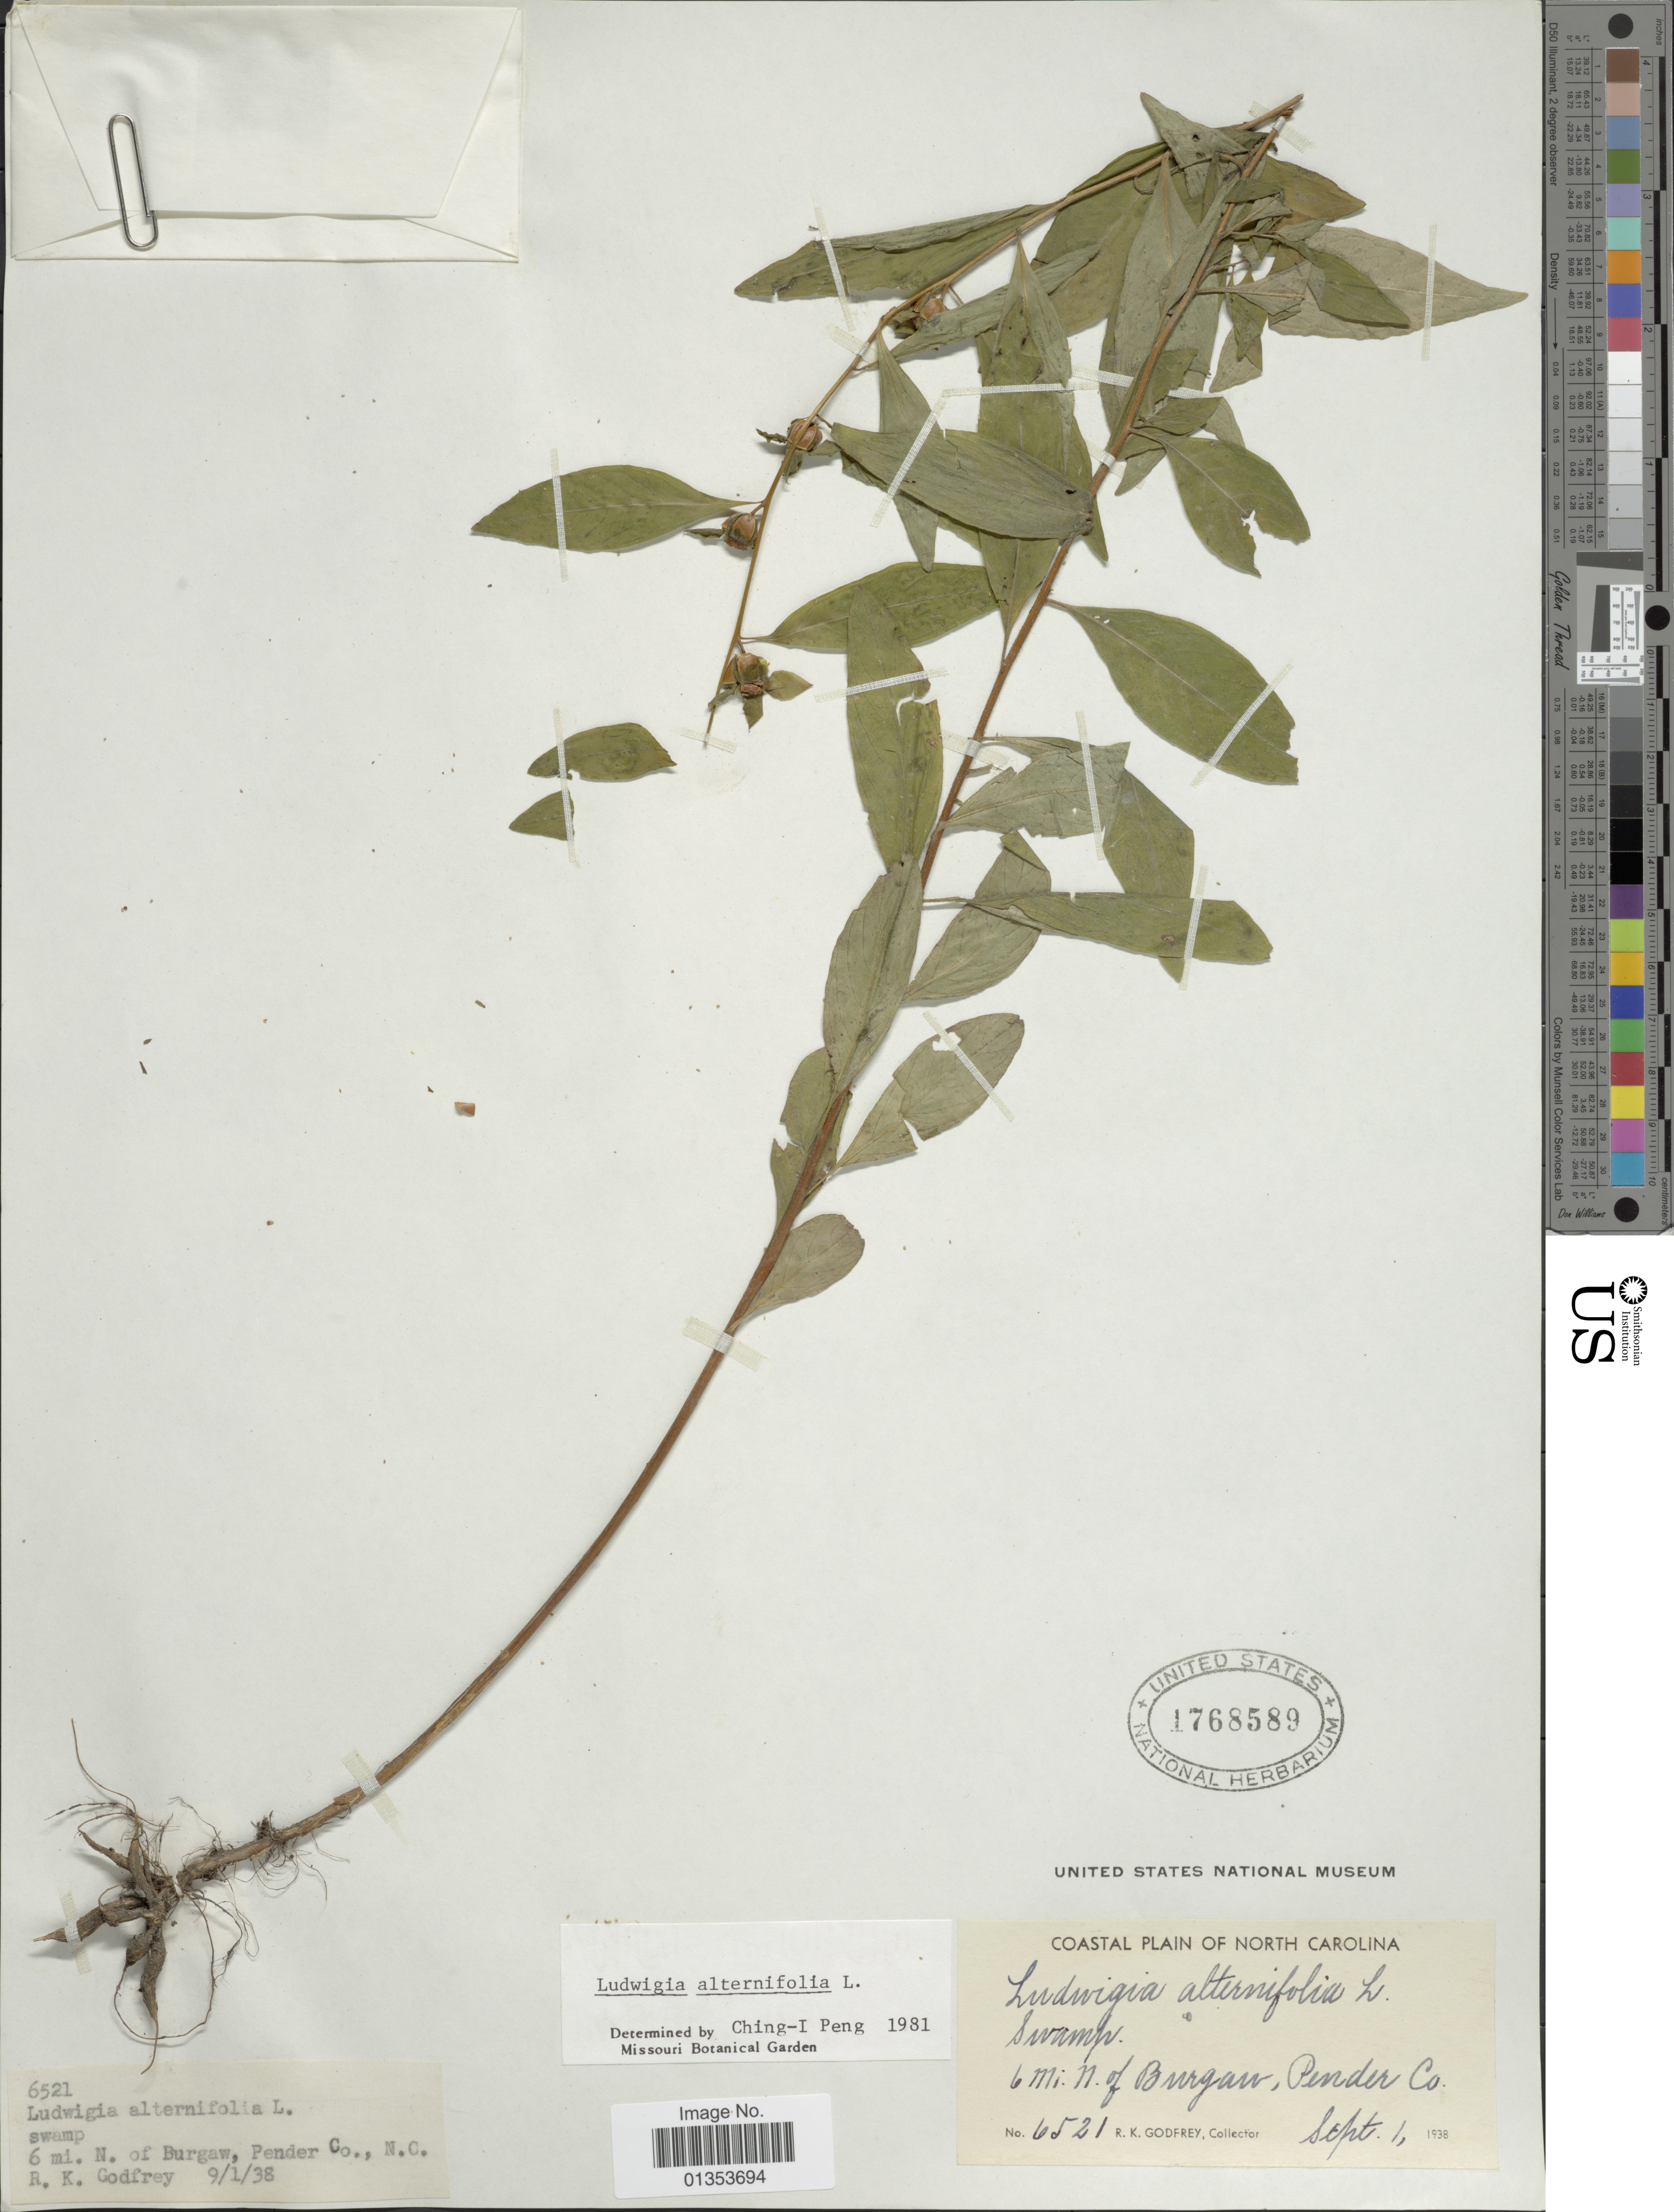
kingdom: Plantae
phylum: Tracheophyta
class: Magnoliopsida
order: Myrtales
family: Onagraceae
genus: Ludwigia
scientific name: Ludwigia alternifolia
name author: L.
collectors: R. K. Godfrey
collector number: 6521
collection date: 1938-09-01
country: United States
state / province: North Carolina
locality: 6 mi. N. of Burgaw, Pender Co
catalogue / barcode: US 1768589